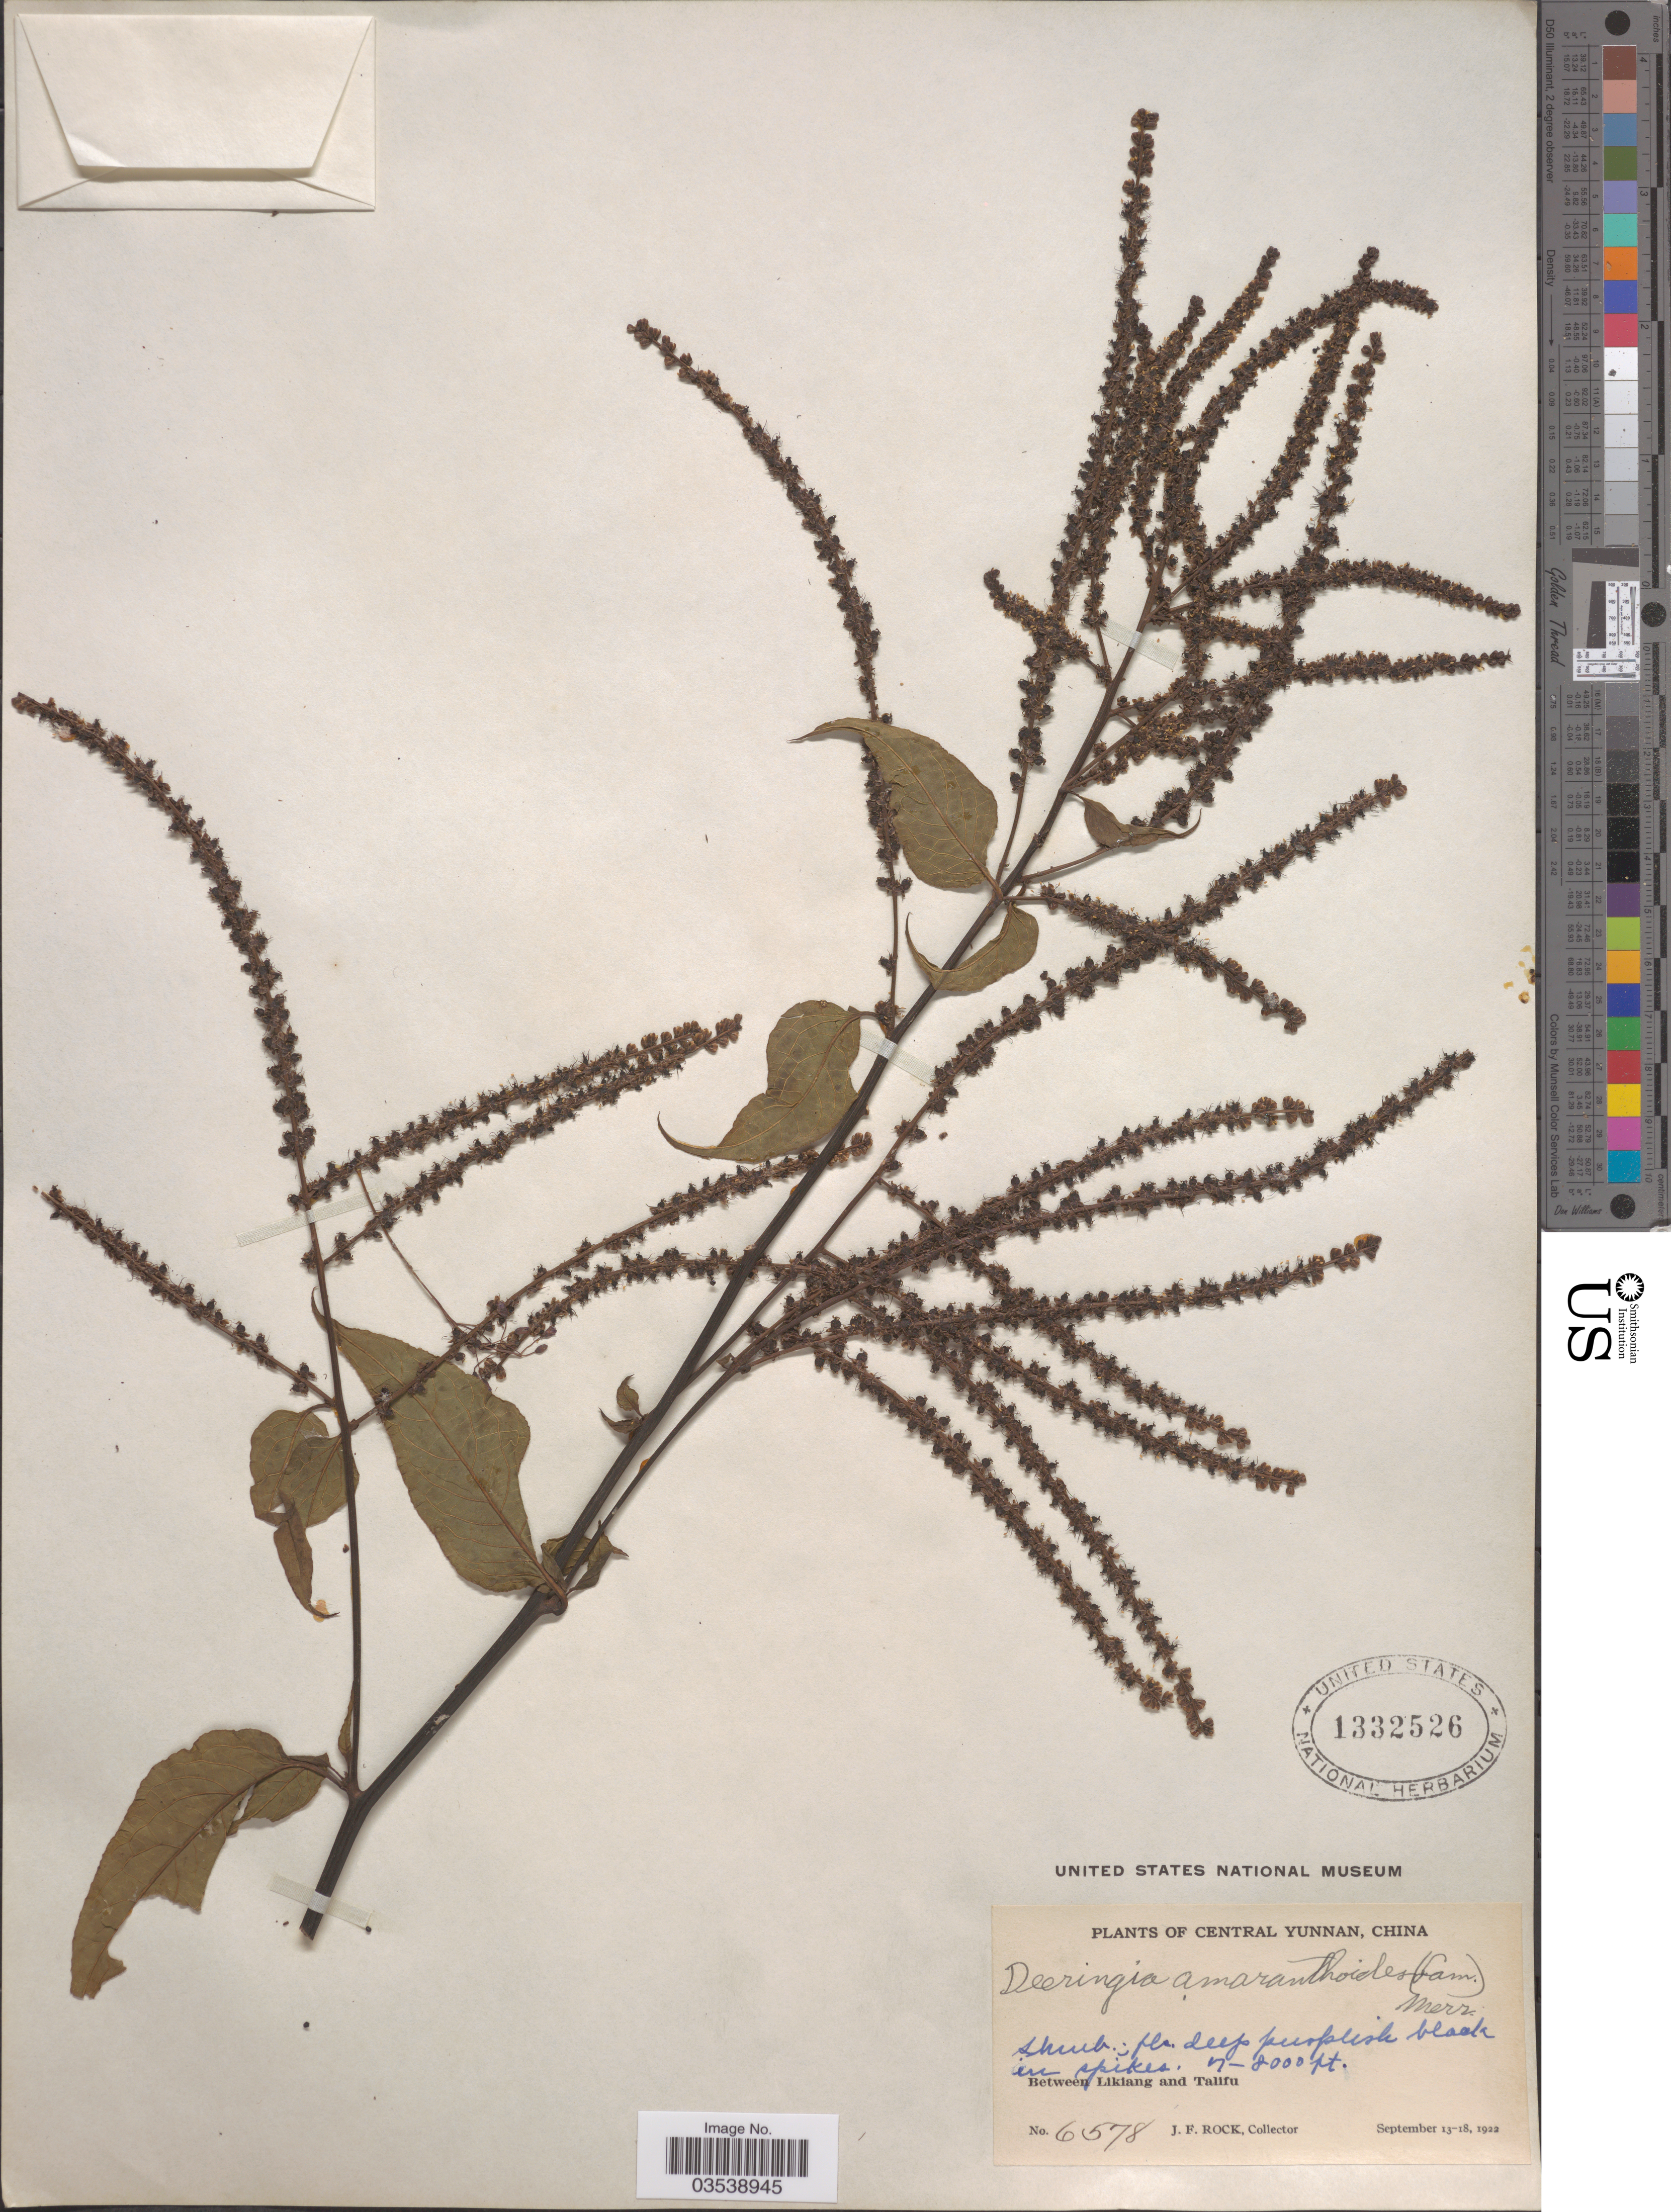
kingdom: Plantae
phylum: Tracheophyta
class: Magnoliopsida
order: Caryophyllales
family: Amaranthaceae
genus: Deeringia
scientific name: Deeringia amaranthoides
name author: (Lam.) Merr.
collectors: J. Rock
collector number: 6578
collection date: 1922-09-13/1922-09-18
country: China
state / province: Yunnan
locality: Central Yunnan. Between Likiang and Talifu.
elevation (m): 2134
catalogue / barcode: US 1332526